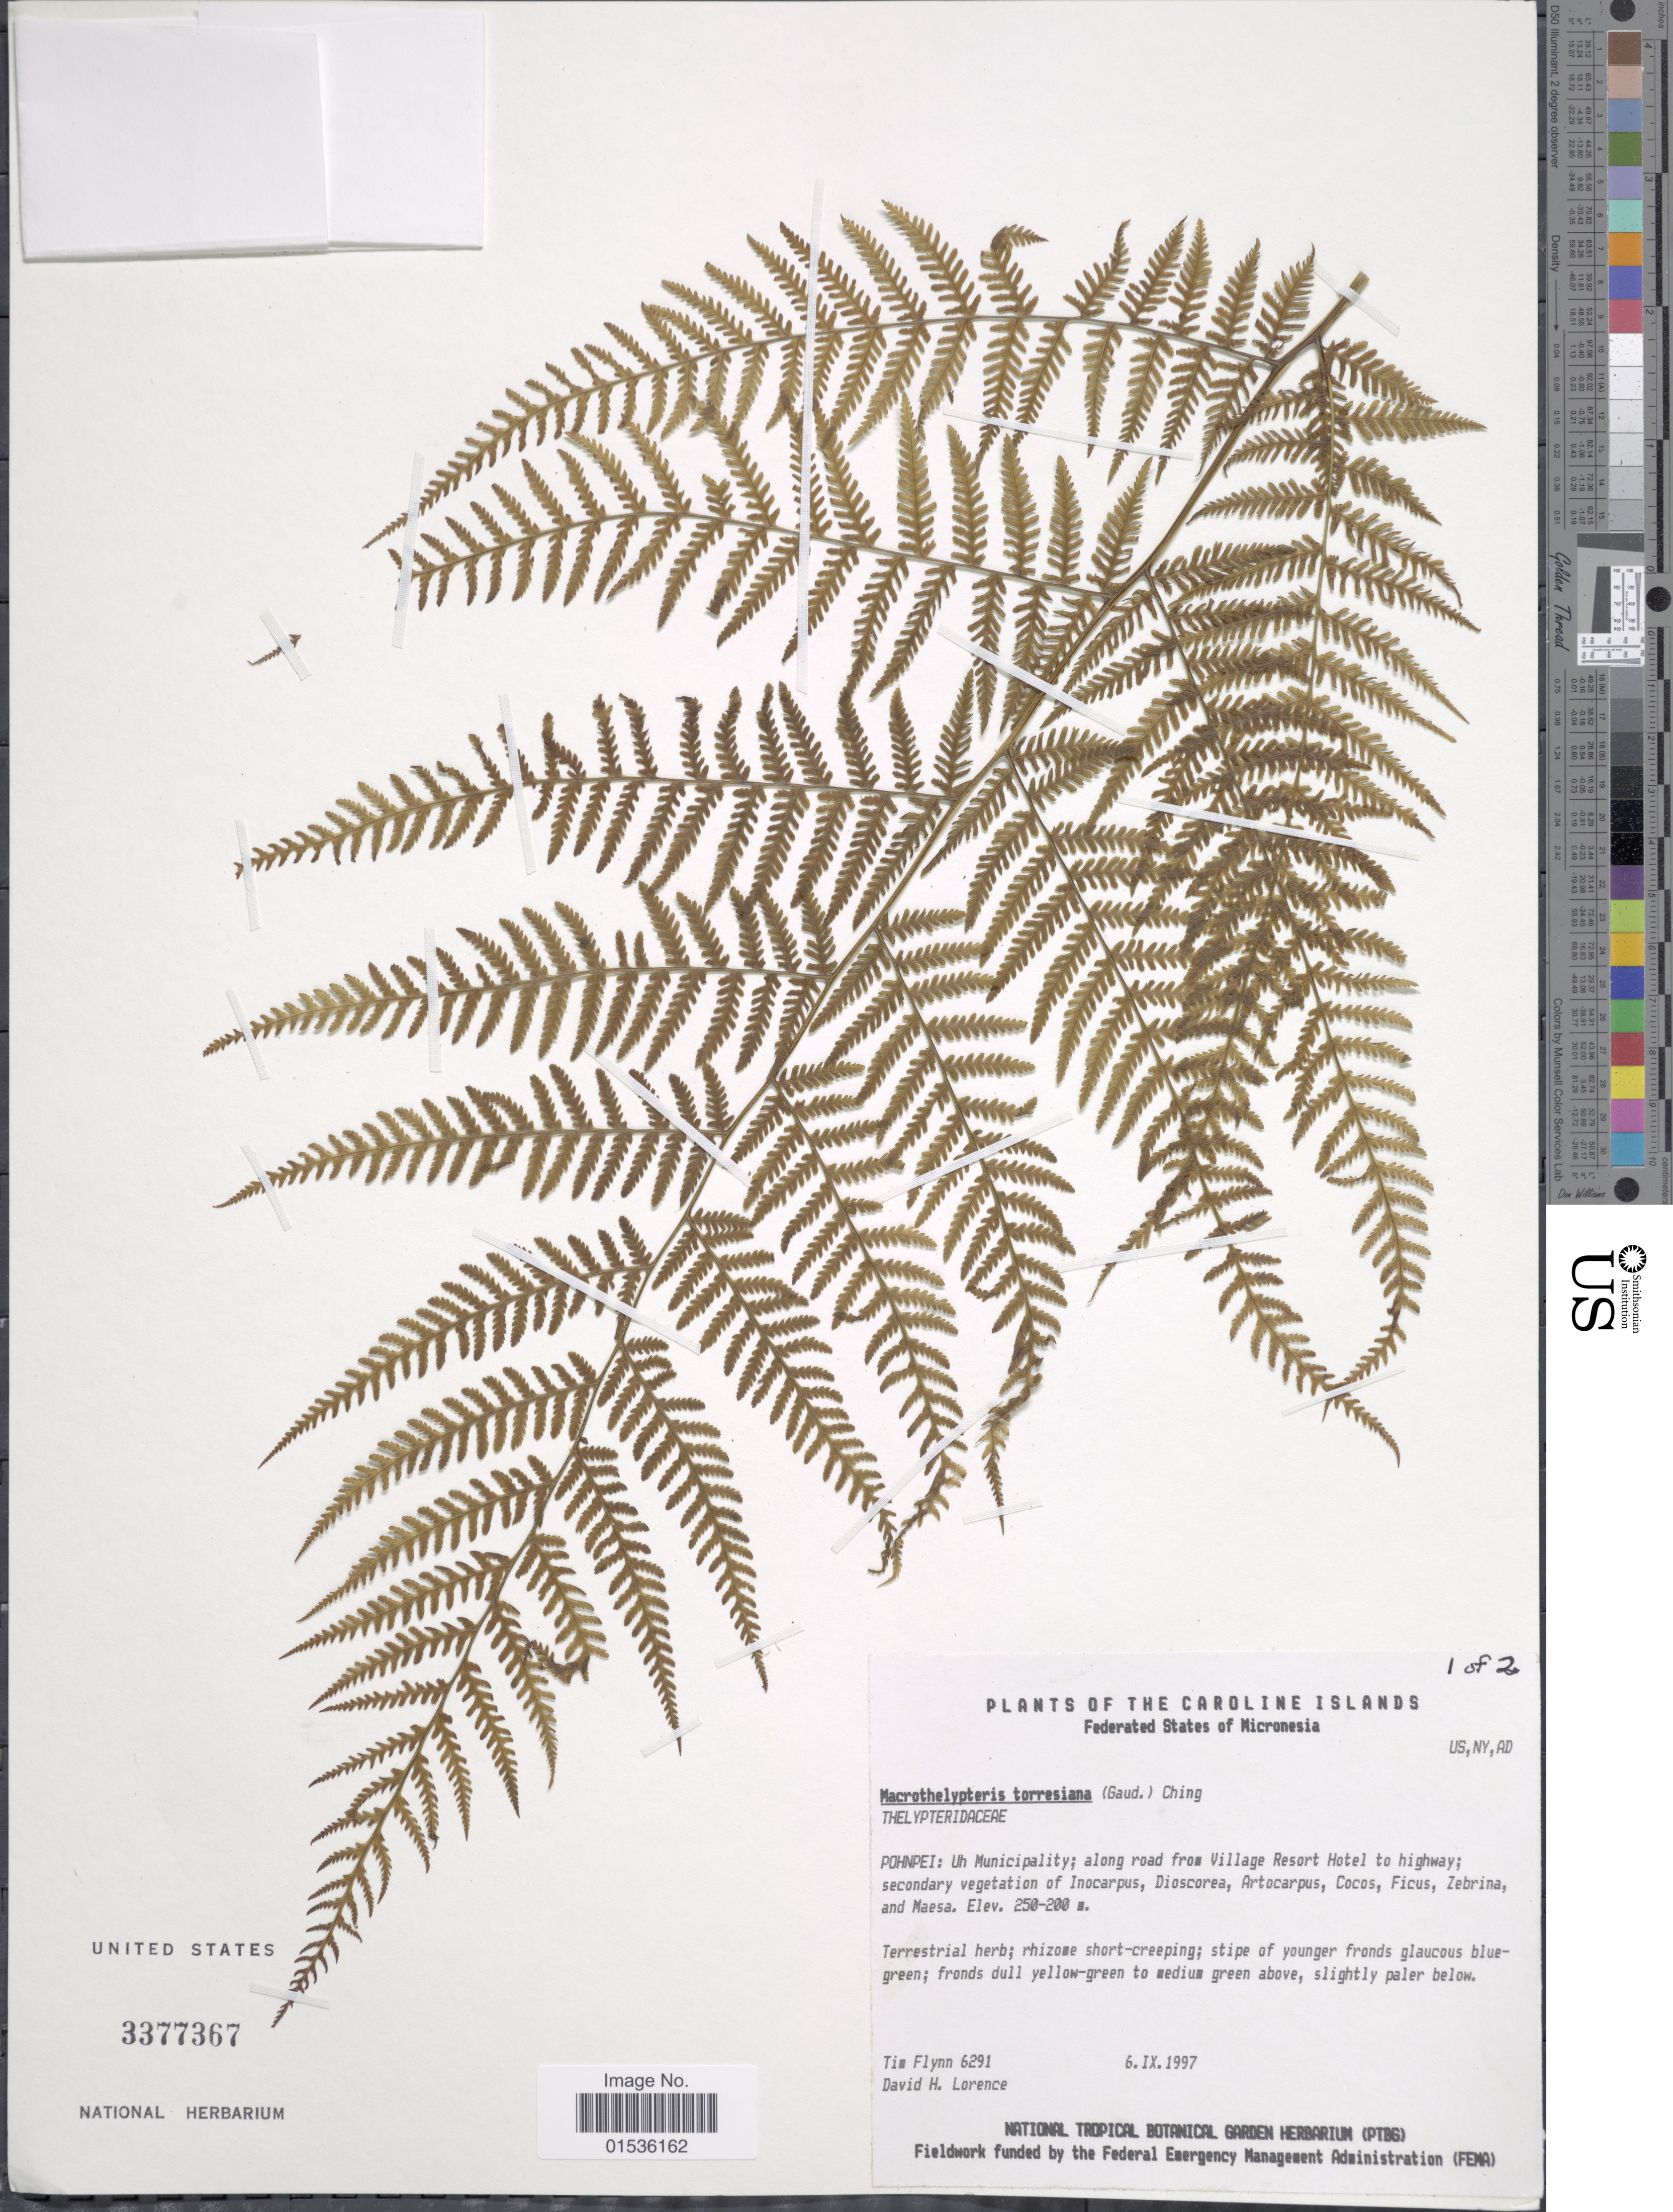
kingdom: Plantae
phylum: Tracheophyta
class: Polypodiopsida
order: Polypodiales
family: Thelypteridaceae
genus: Macrothelypteris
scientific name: Macrothelypteris torresiana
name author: (Gaudich.) Ching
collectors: T. Flynn & D. Lorence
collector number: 6291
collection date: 1997-09-06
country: Micronesia, Federated States of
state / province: Pohnpei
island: Pohnpei [Ponape]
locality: Caroline Islands. Federated States of Micronesia, Pohnpei: Uh Municipality; along road from Village Resort Hotel to Highway.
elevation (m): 200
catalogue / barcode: US 3377367